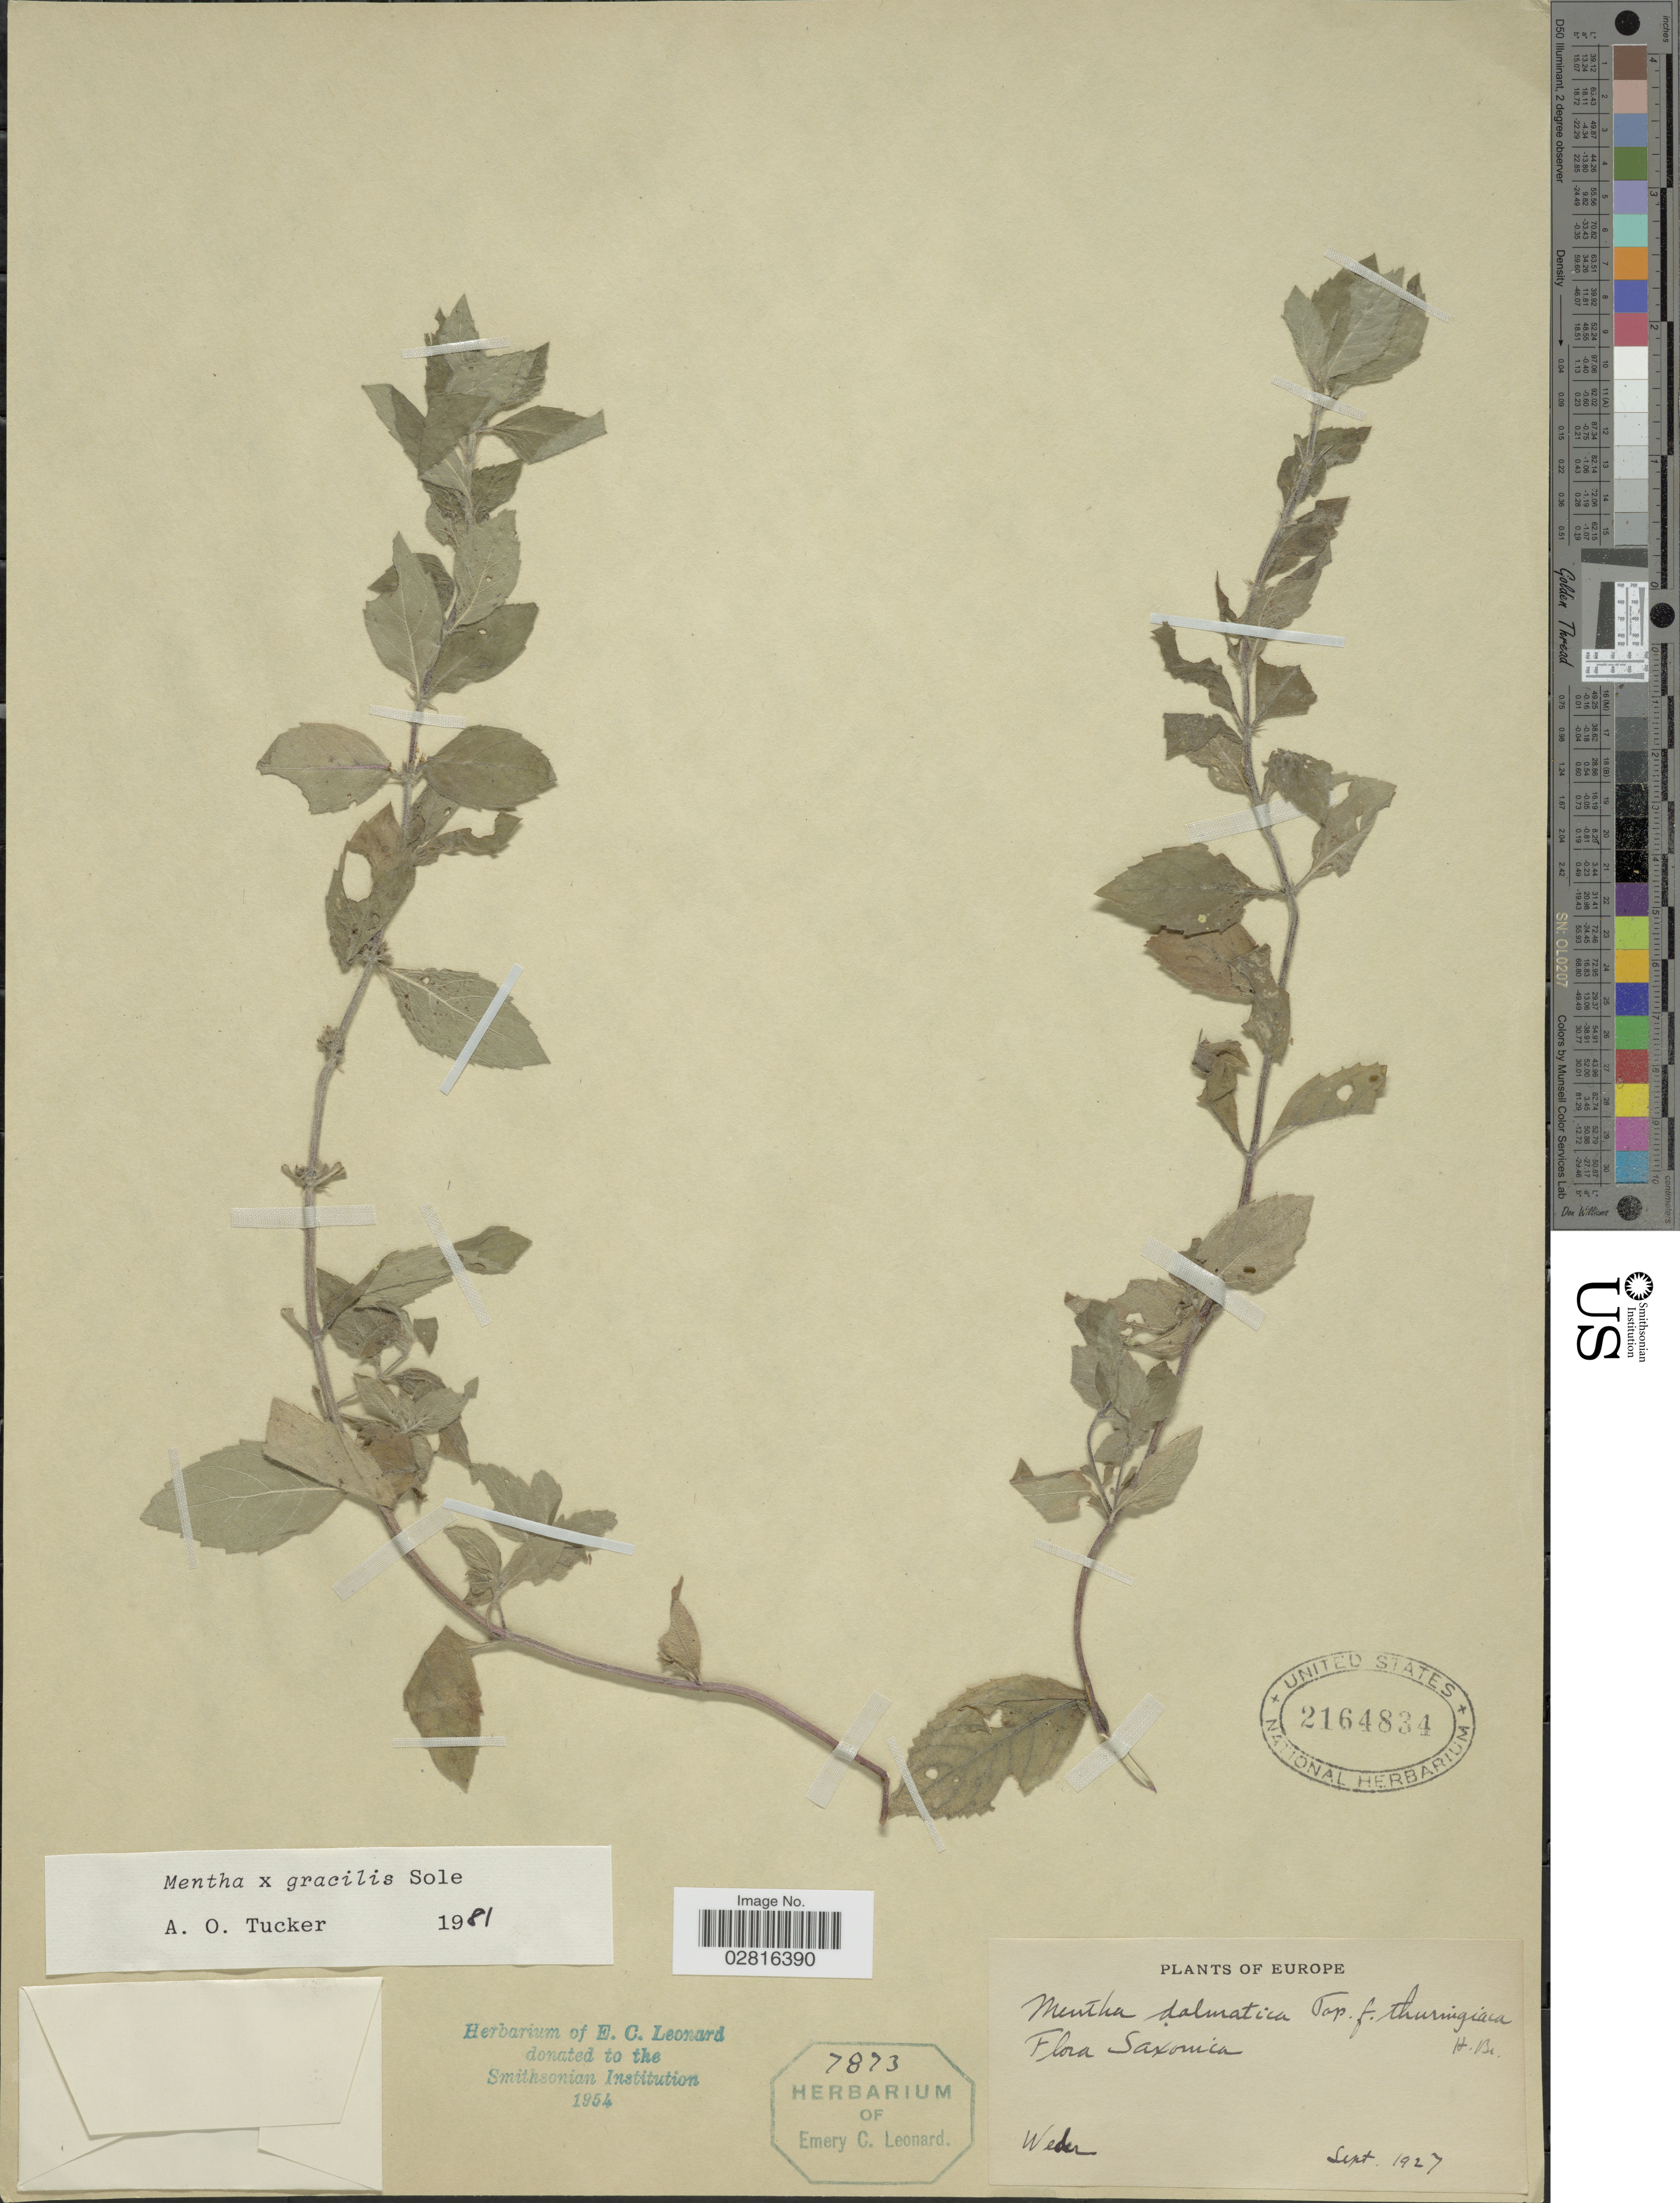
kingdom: Plantae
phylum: Tracheophyta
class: Magnoliopsida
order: Lamiales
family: Lamiaceae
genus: Mentha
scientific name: Mentha x gracilis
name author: Sole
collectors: Weder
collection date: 1927-09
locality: Saxonica. Europe.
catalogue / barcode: US 2164834